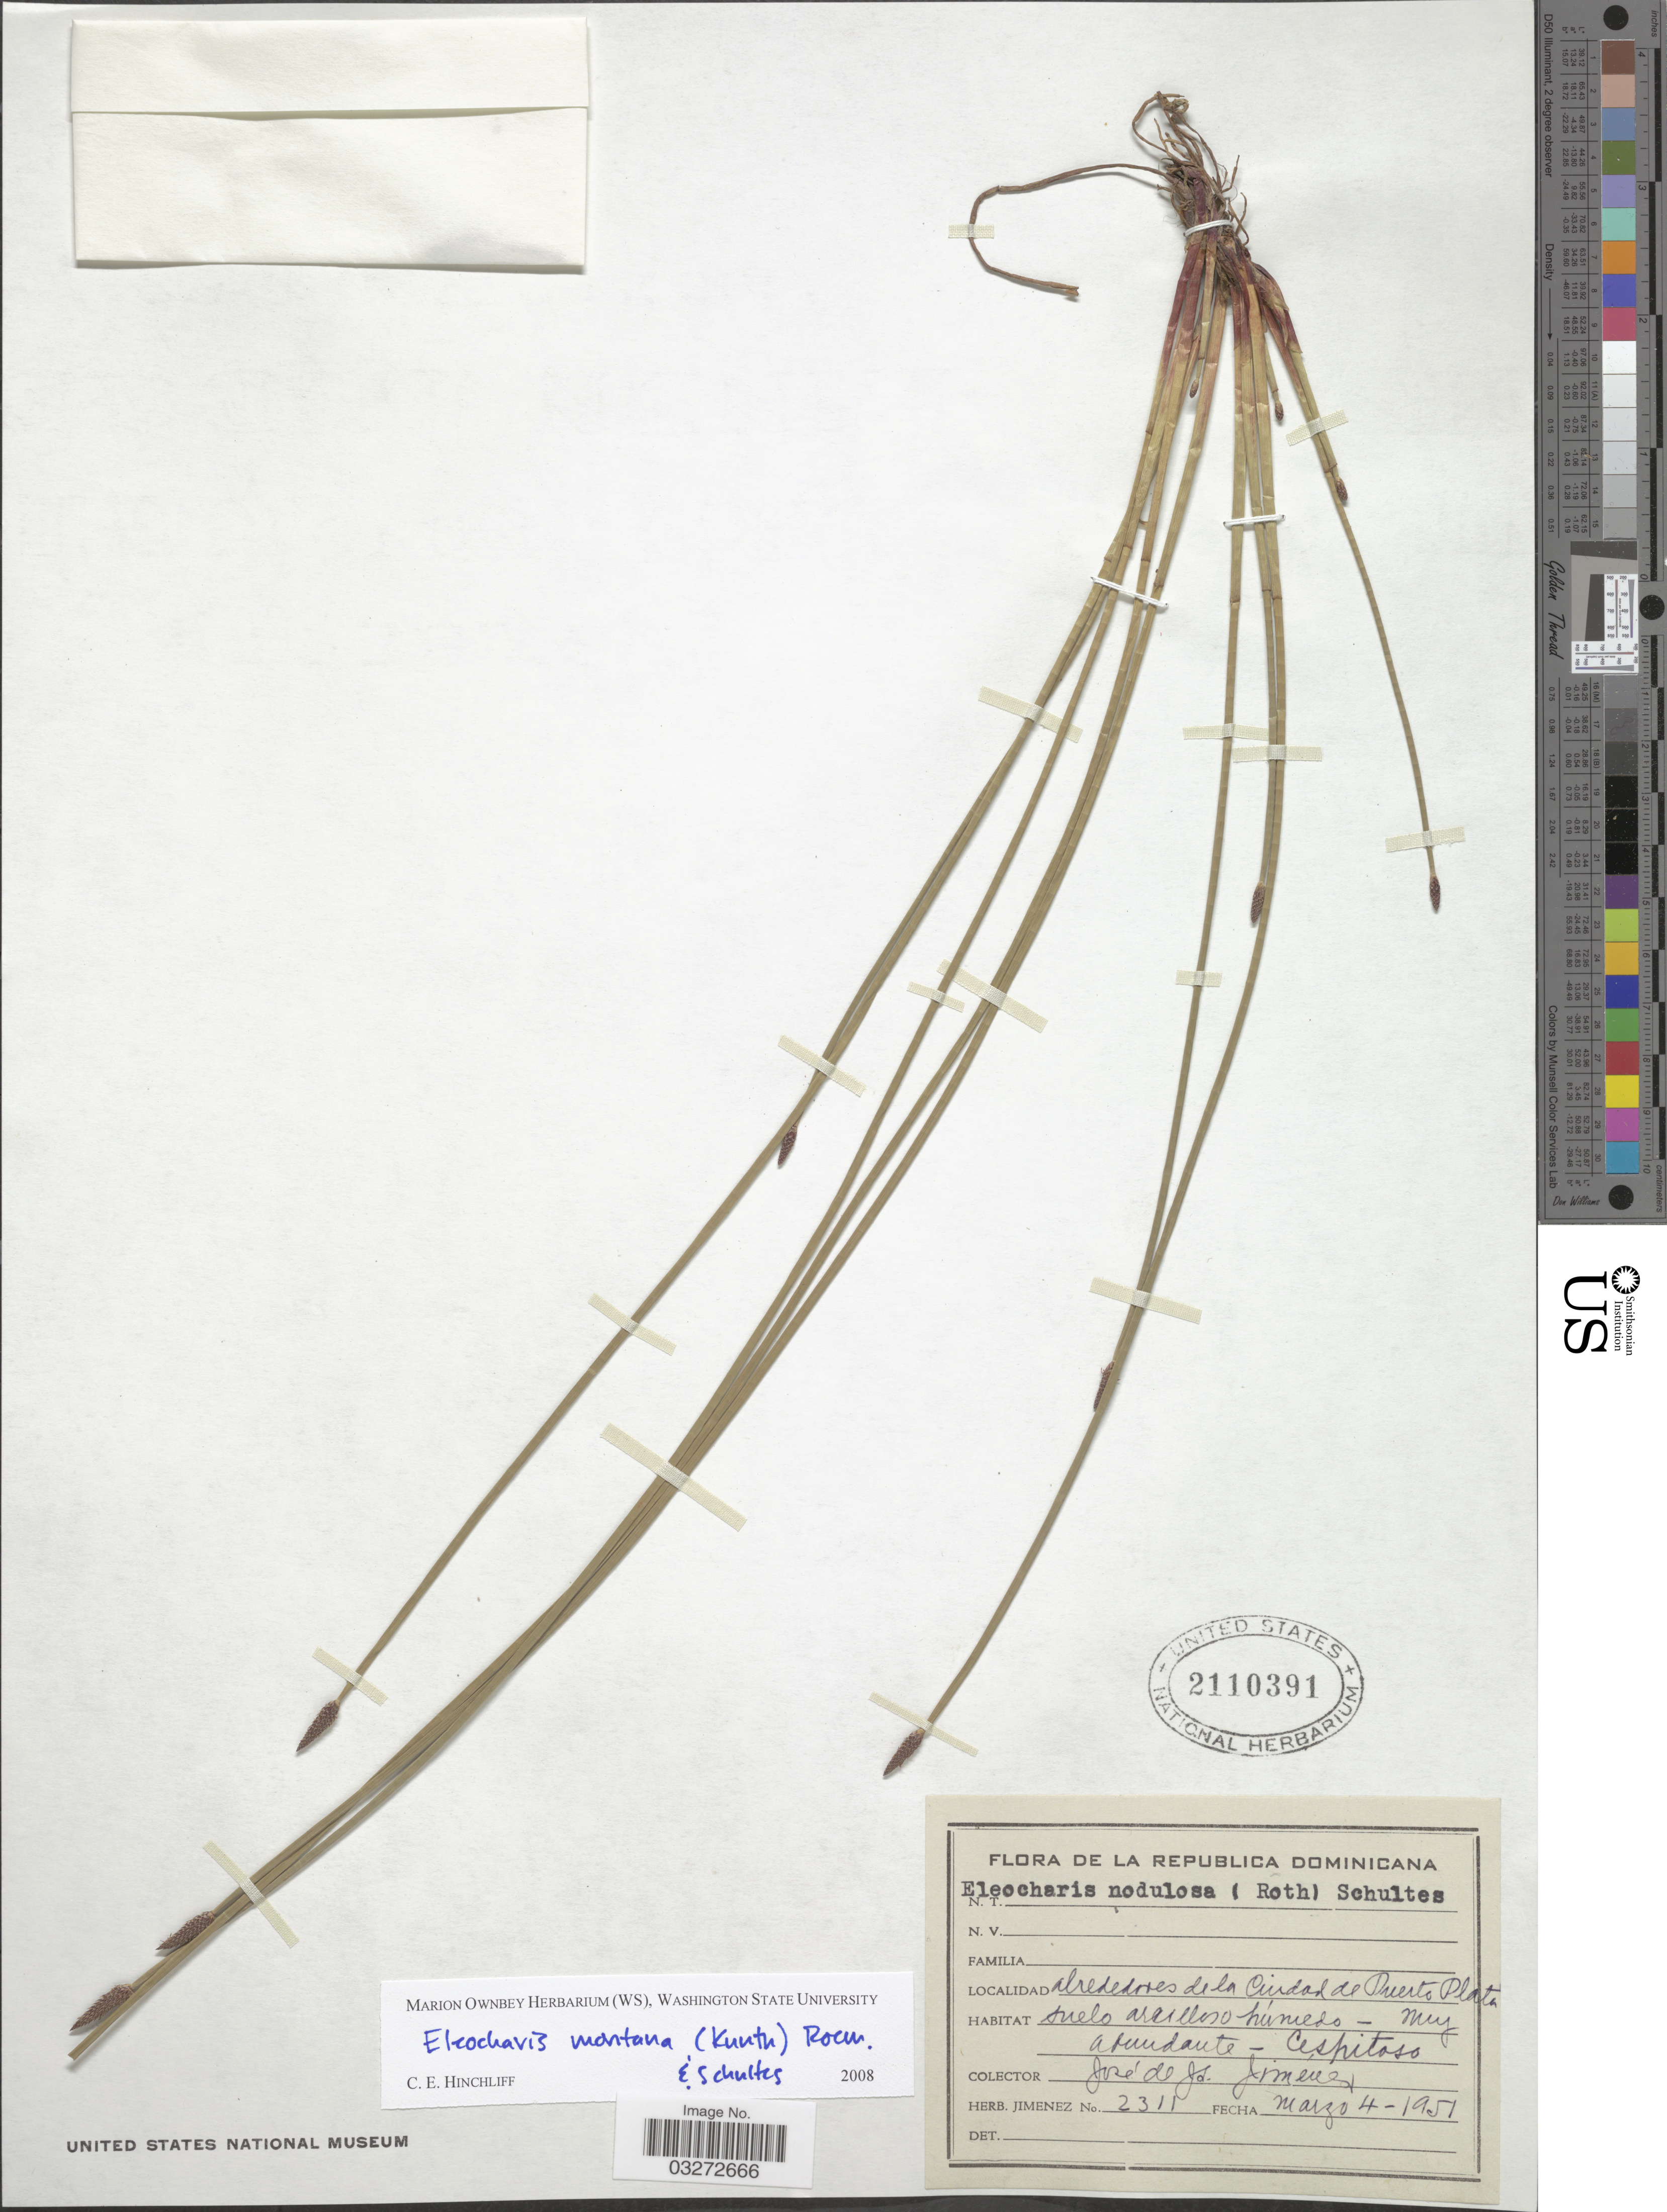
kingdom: Plantae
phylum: Tracheophyta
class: Liliopsida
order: Poales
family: Cyperaceae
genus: Eleocharis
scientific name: Eleocharis montana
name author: (Kunth) Roem. & Schult.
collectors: J. J. Jiménez Almonte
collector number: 2311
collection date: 1951-03-04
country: Dominican Republic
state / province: Puerto Plata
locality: Alrededores de la ciudad de Puerto Plata.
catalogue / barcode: US 2110391